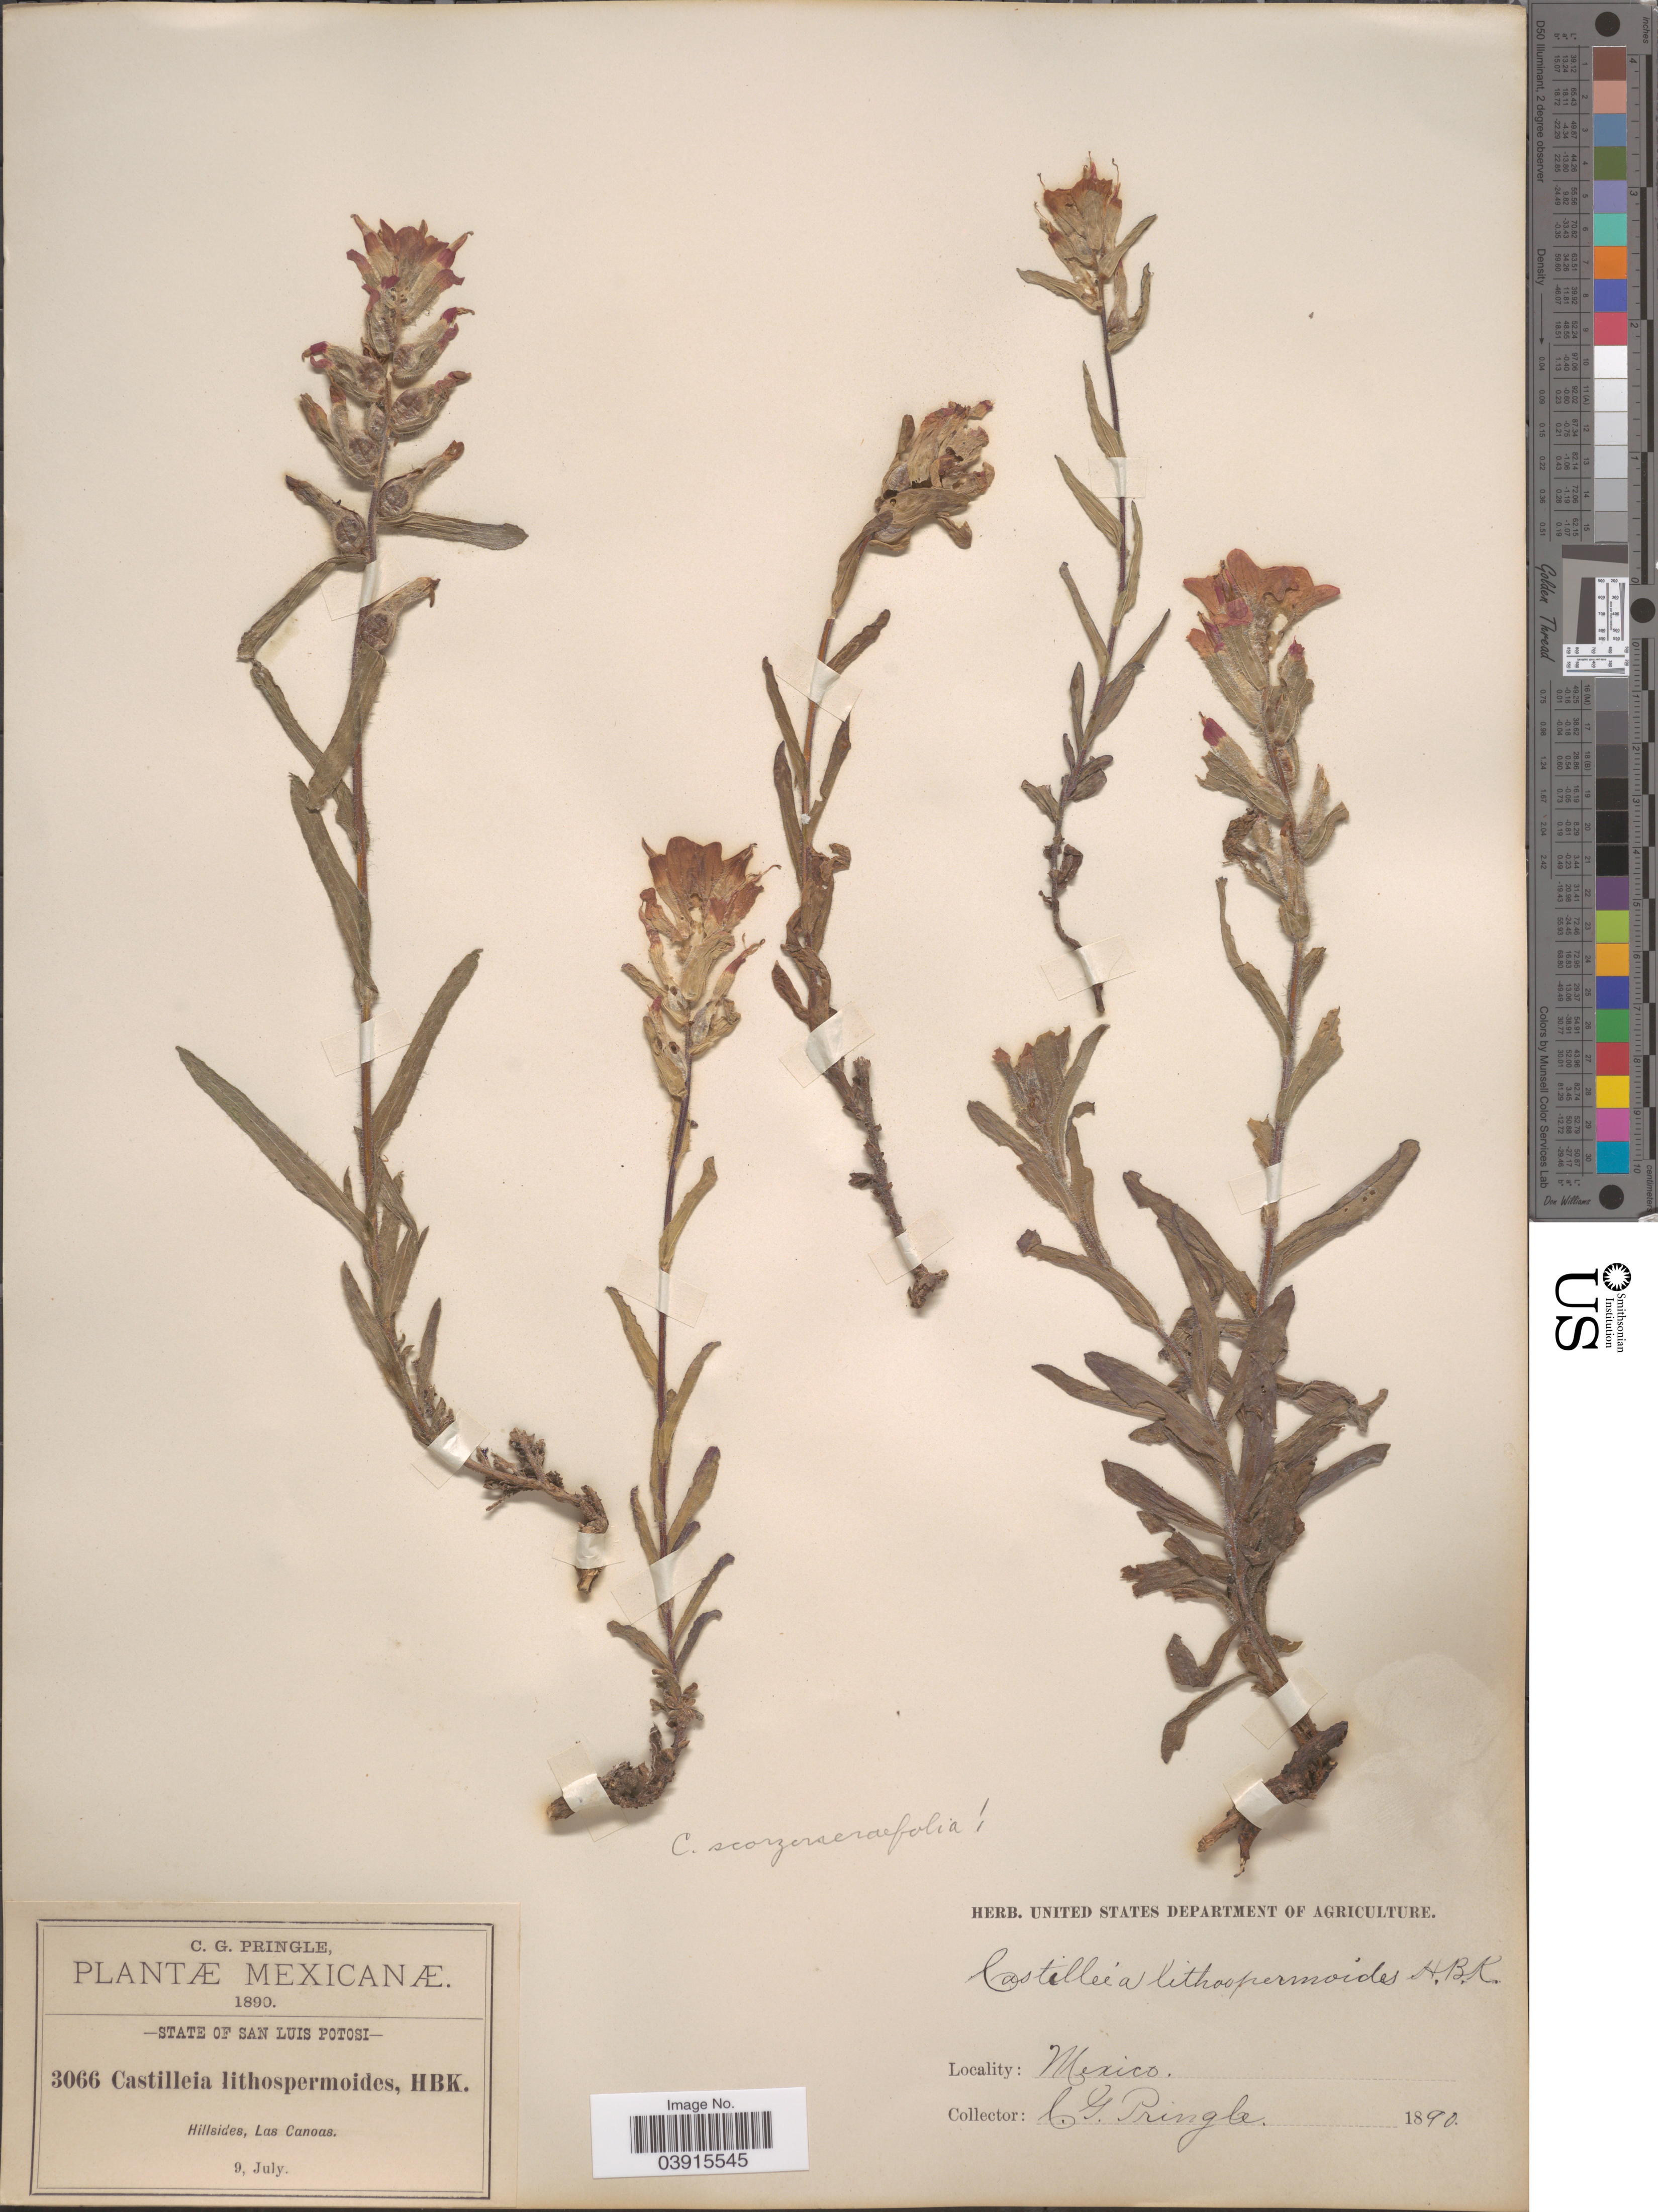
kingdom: Plantae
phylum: Tracheophyta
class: Magnoliopsida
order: Lamiales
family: Orobanchaceae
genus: Castilleja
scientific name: Castilleja scorzonerifolia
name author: Kunth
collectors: C. G. Pringle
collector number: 3066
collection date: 1890-07-09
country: Mexico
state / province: San Luis Potosí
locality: Hillsides, Las Canoas.